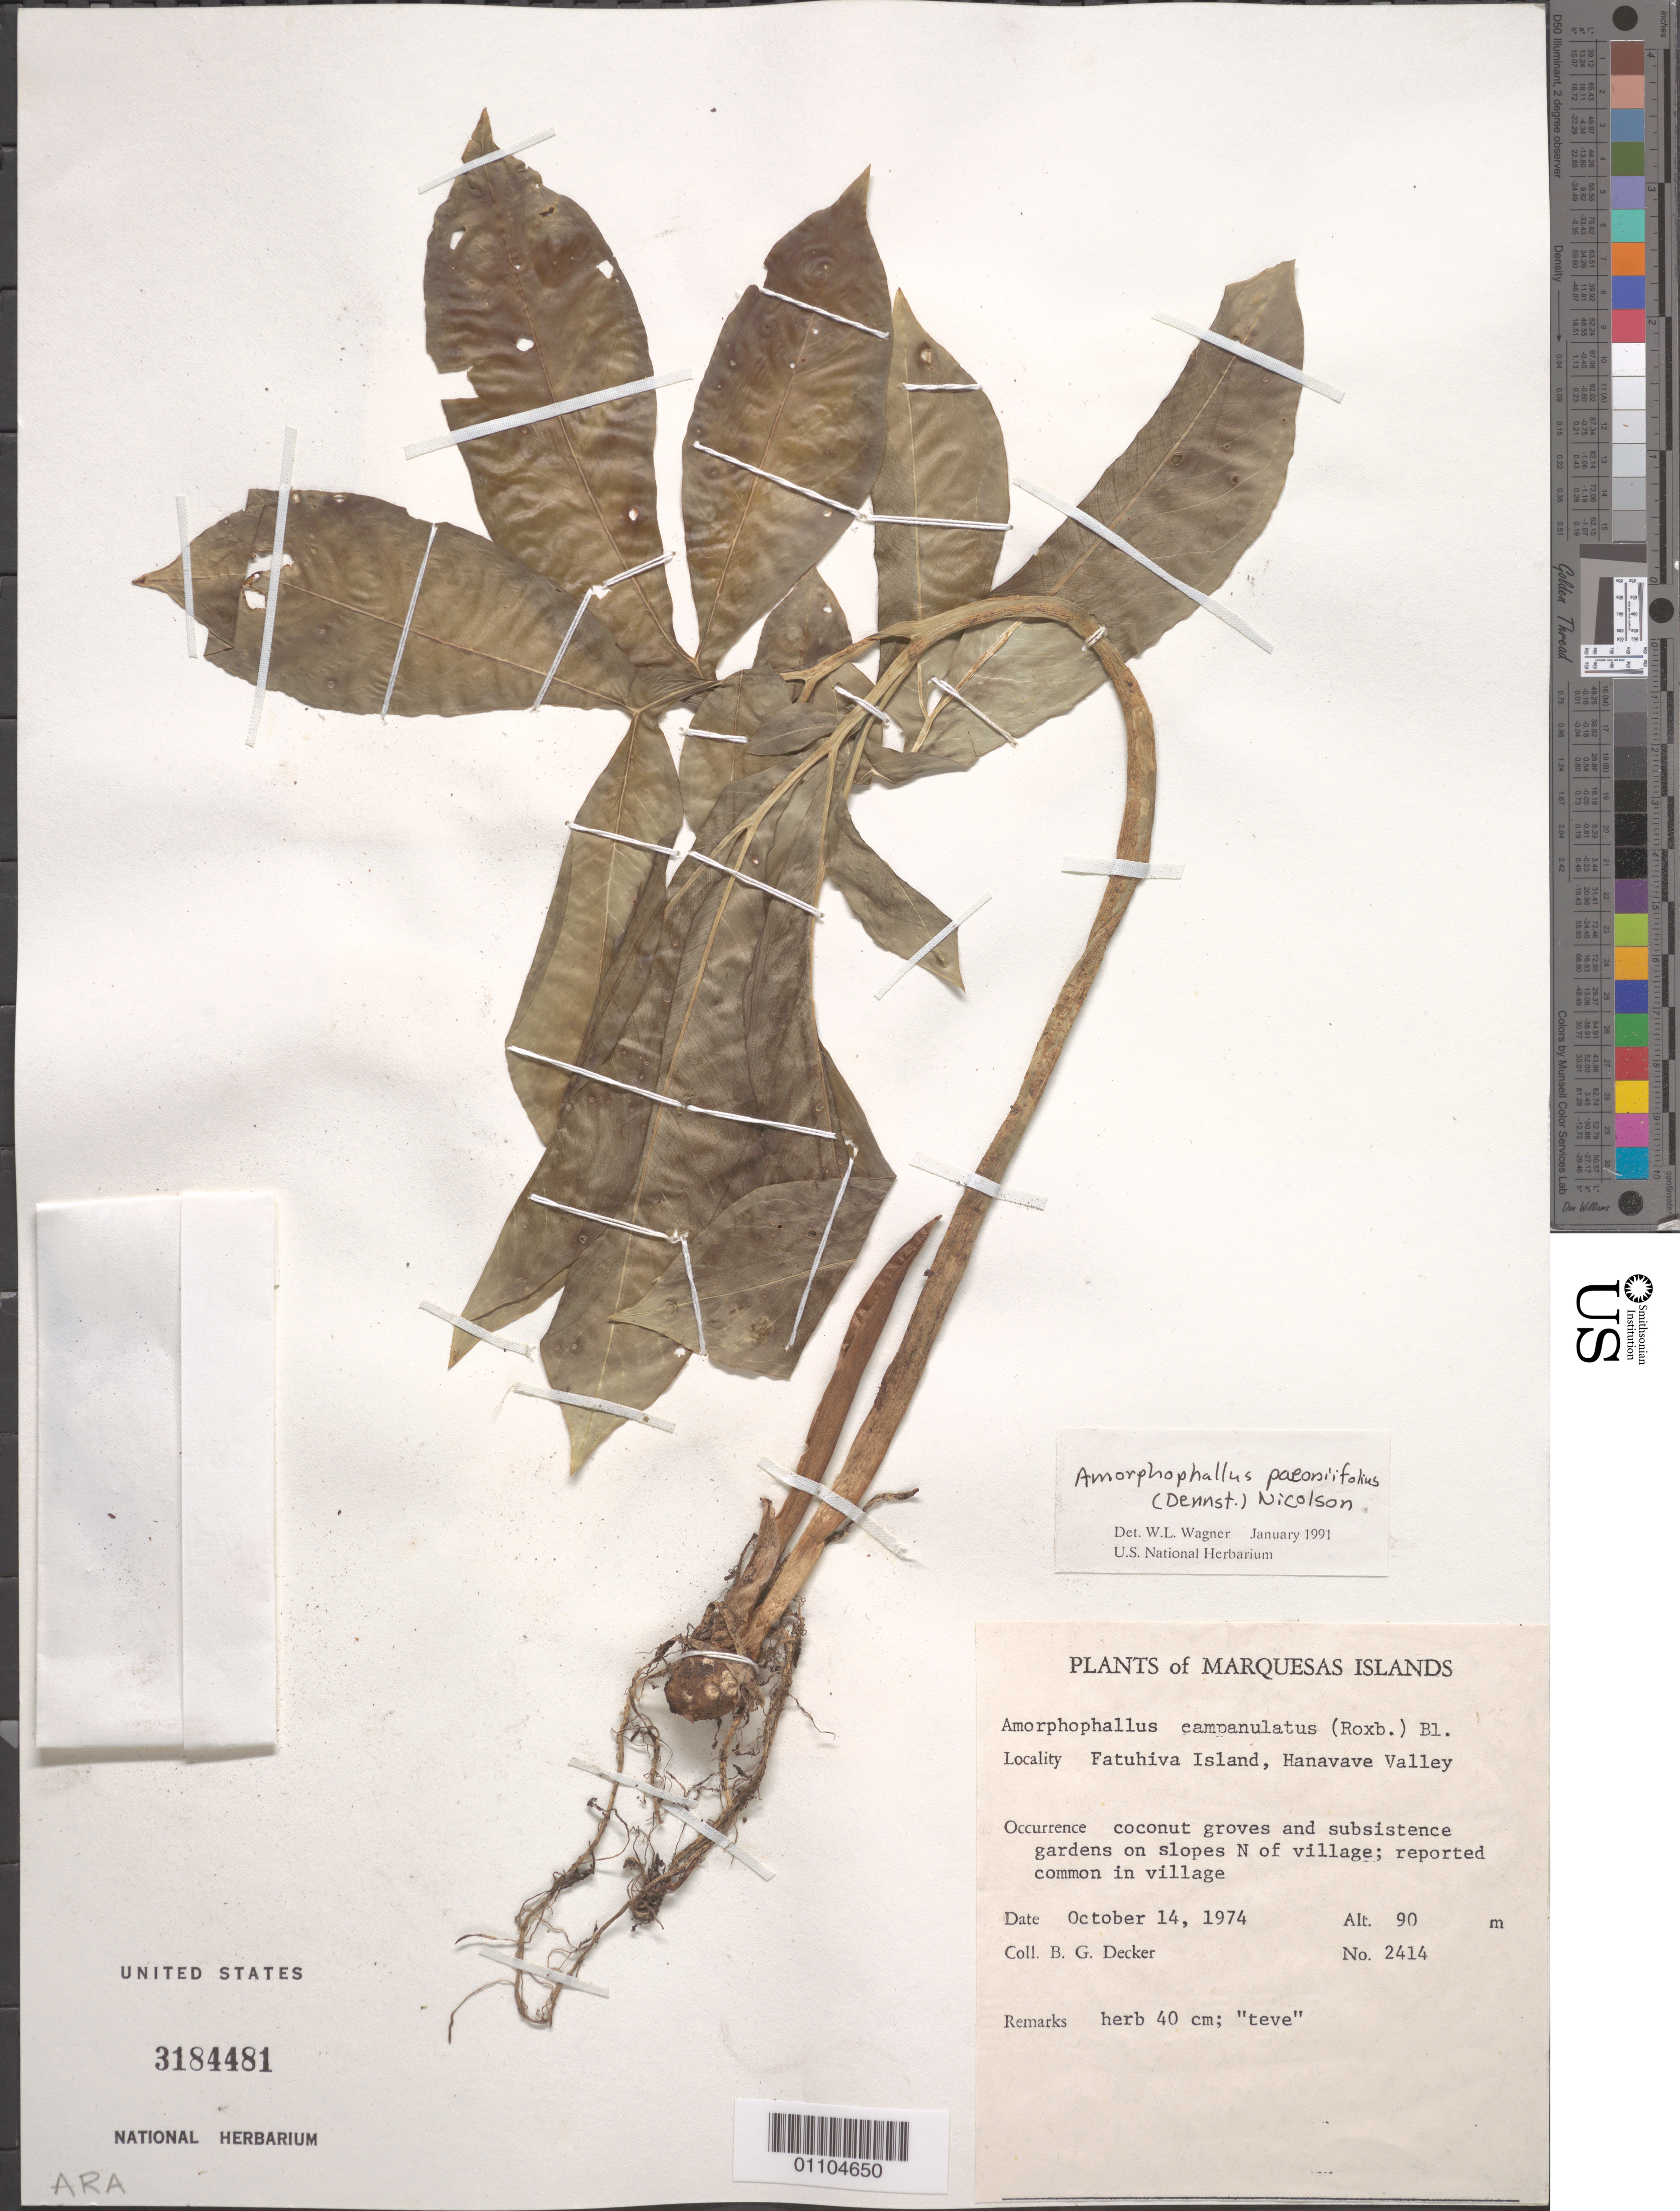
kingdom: Plantae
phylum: Tracheophyta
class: Liliopsida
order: Alismatales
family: Araceae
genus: Amorphophallus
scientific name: Amorphophallus paeoniifolius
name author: (Dennst.) Nicolson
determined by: Wagner, W. L., (BOT), Smithsonian Institution - National Museum of Natural History (UNITED STATES)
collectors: B. G. Decker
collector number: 2414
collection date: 1974-10-14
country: French Polynesia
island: Fatu Hiva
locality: Hanavave Valley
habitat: Coconut groves and subsistence gardens on slopes N of village; reported common in village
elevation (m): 90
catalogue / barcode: US 3184481